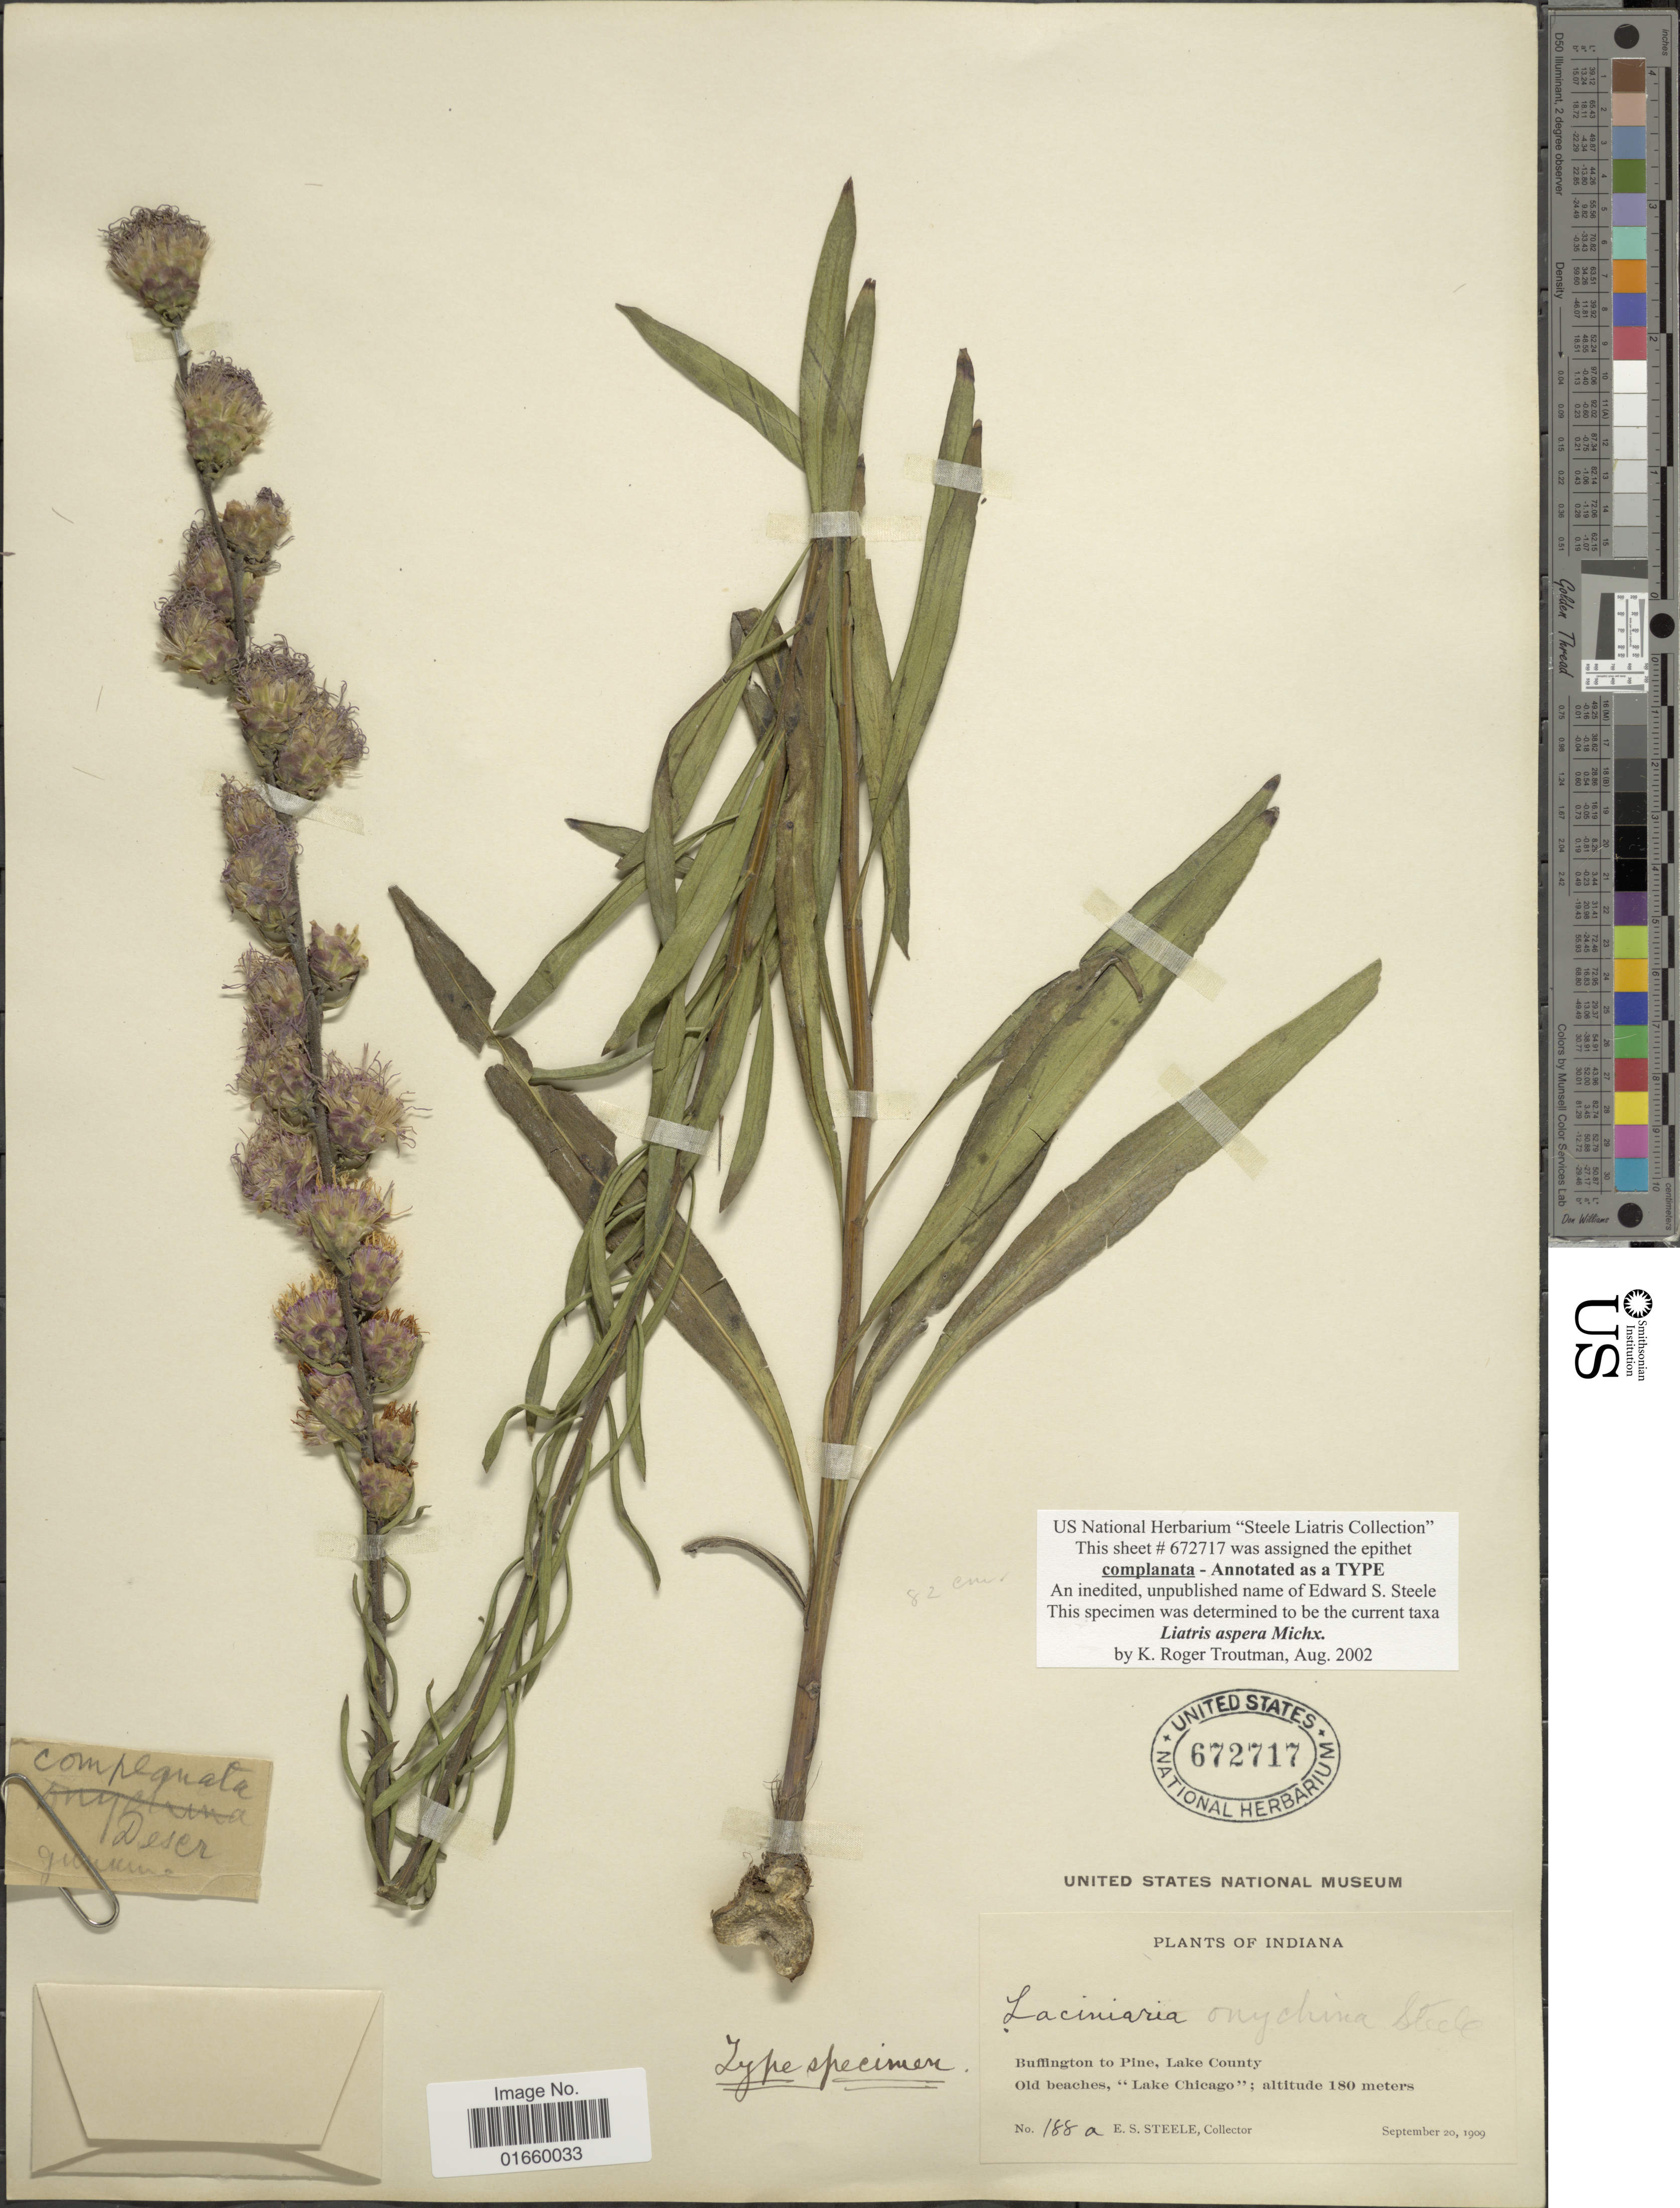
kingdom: Plantae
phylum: Tracheophyta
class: Magnoliopsida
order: Asterales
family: Asteraceae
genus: Liatris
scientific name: Liatris aspera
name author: Michx.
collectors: E. Steele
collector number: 188a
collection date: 1909-09-20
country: United States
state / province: Indiana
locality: Buffington to Pine, Lake County, Old Beaches, "Lake Chicago"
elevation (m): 180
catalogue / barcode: US 672717